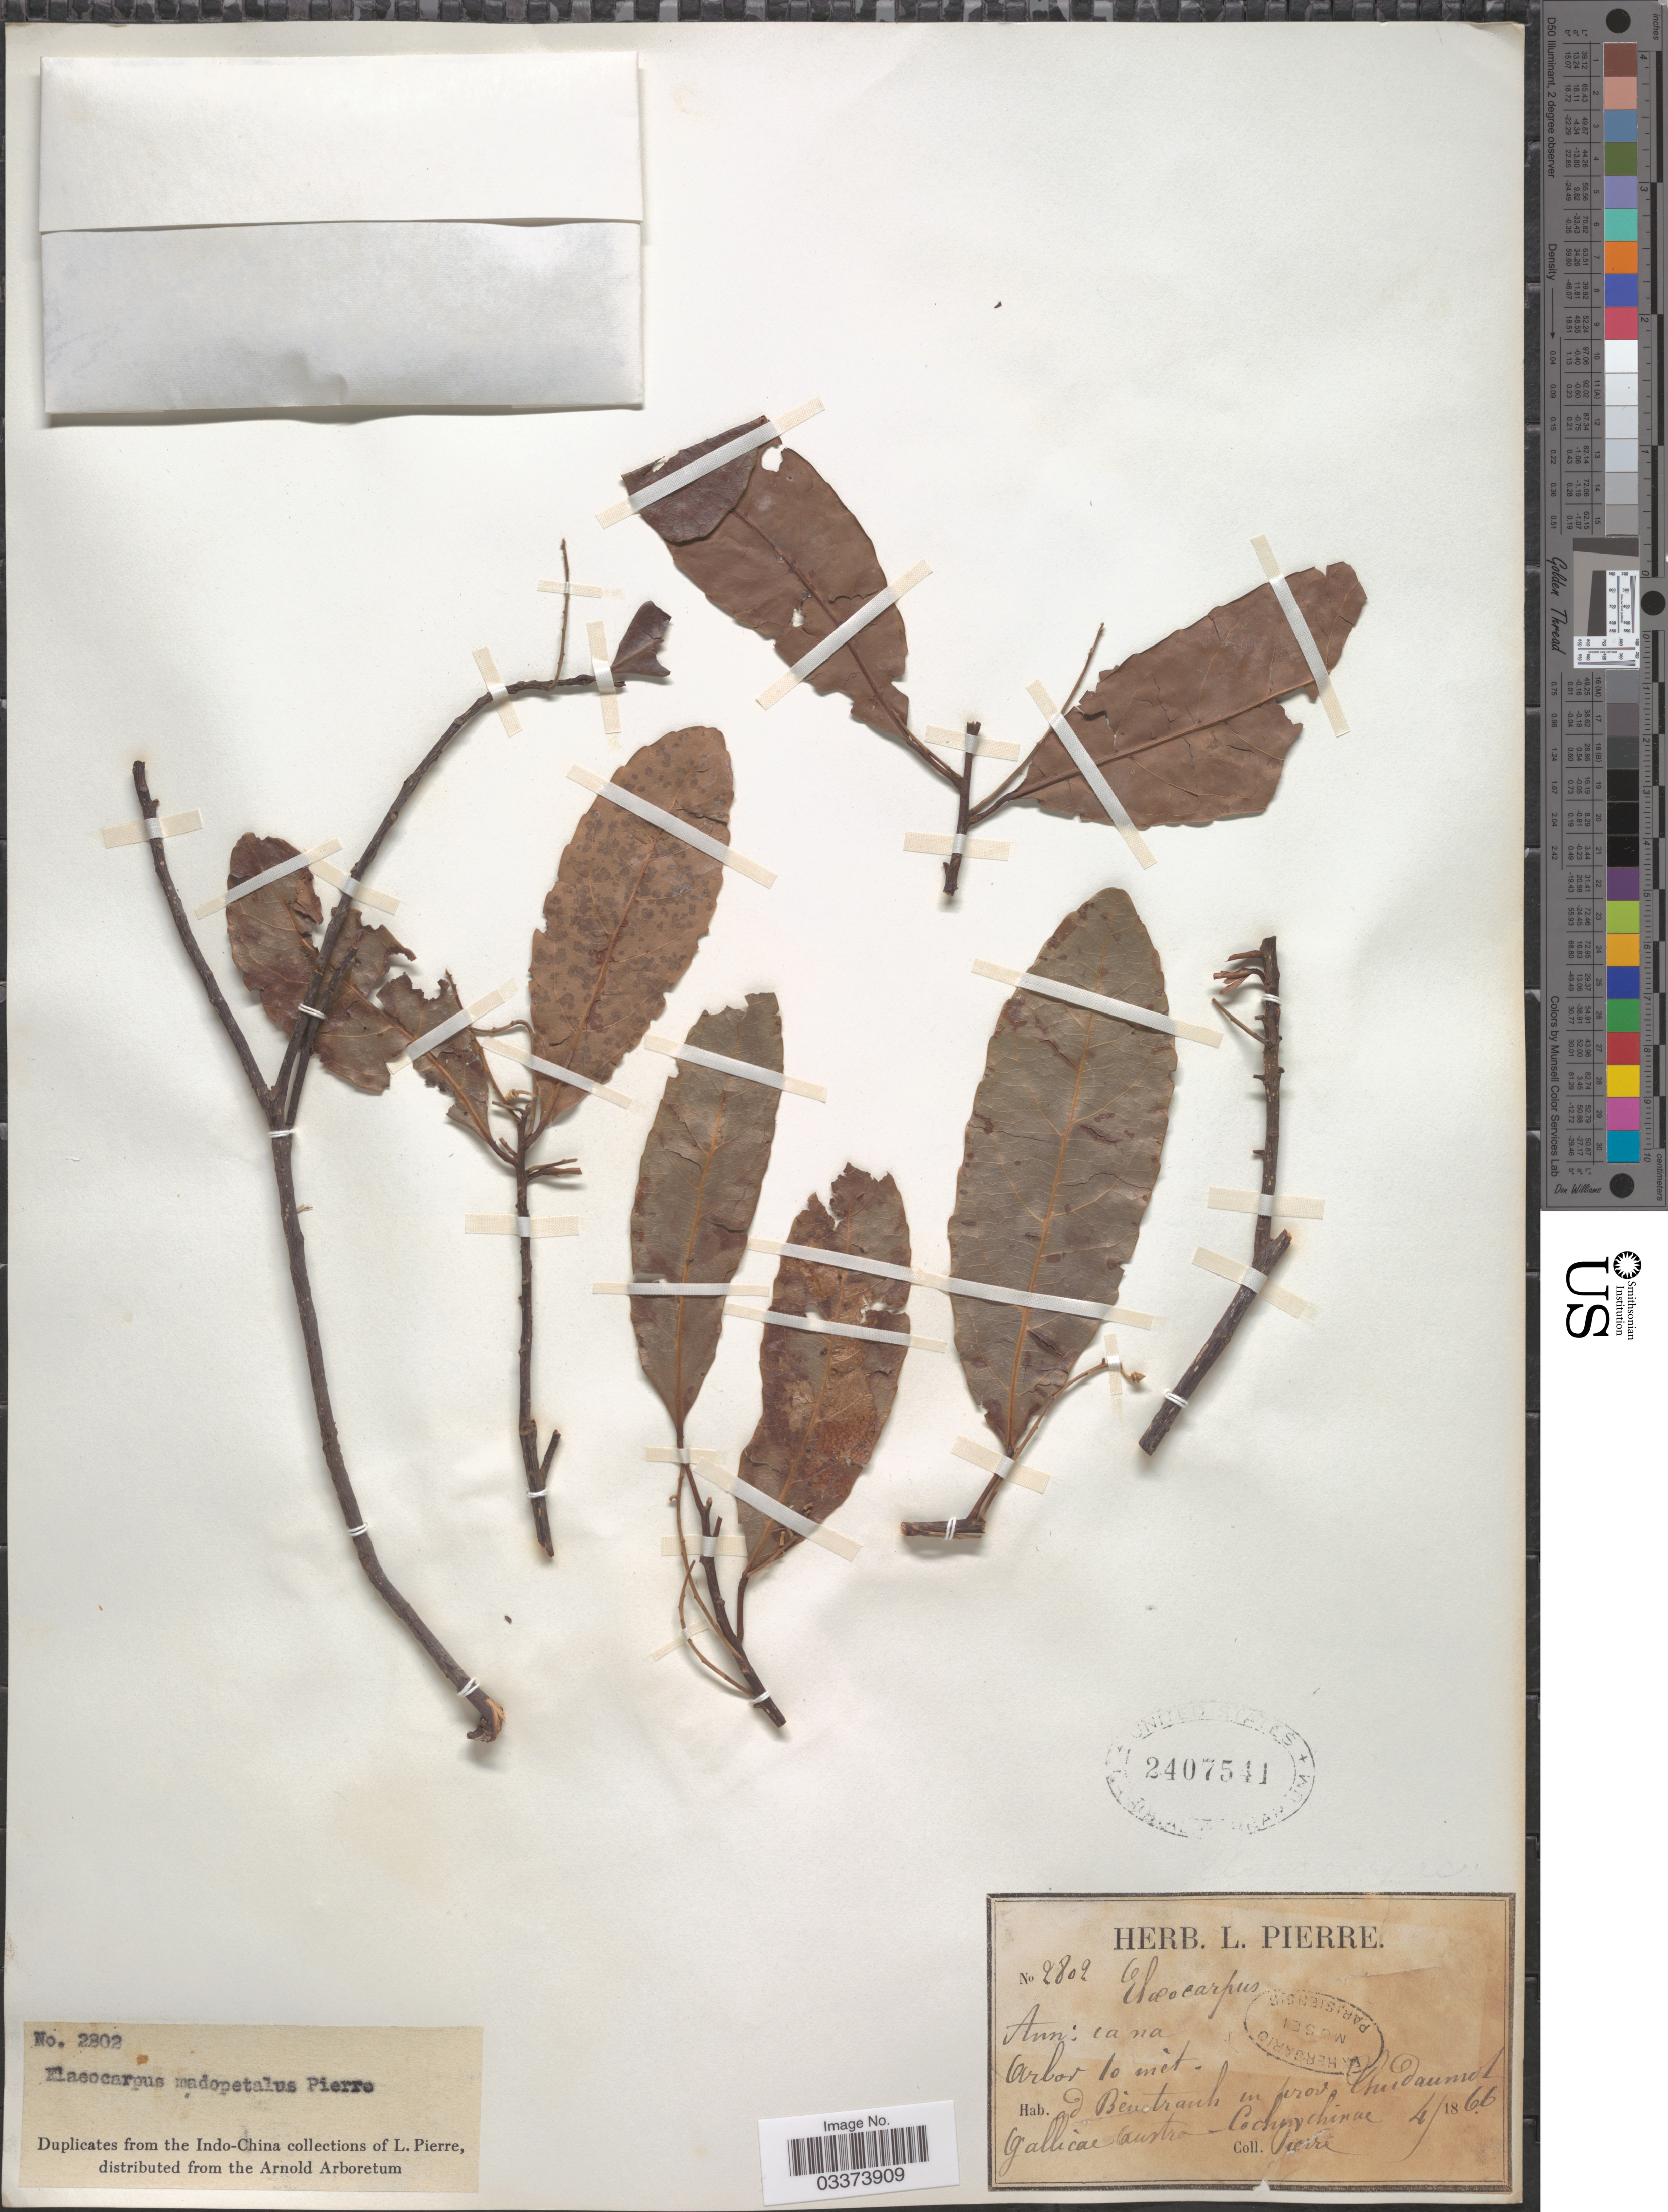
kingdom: Plantae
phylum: Tracheophyta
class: Magnoliopsida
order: Oxalidales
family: Elaeocarpaceae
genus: Elaeocarpus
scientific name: Elaeocarpus madopetalus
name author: Pierre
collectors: L. Pierre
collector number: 2802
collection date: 1866-04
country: Vietnam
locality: Ad Bentranh in prov. Thudaumot Gallicae austr. Cochinchinae.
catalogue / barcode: US 2407541